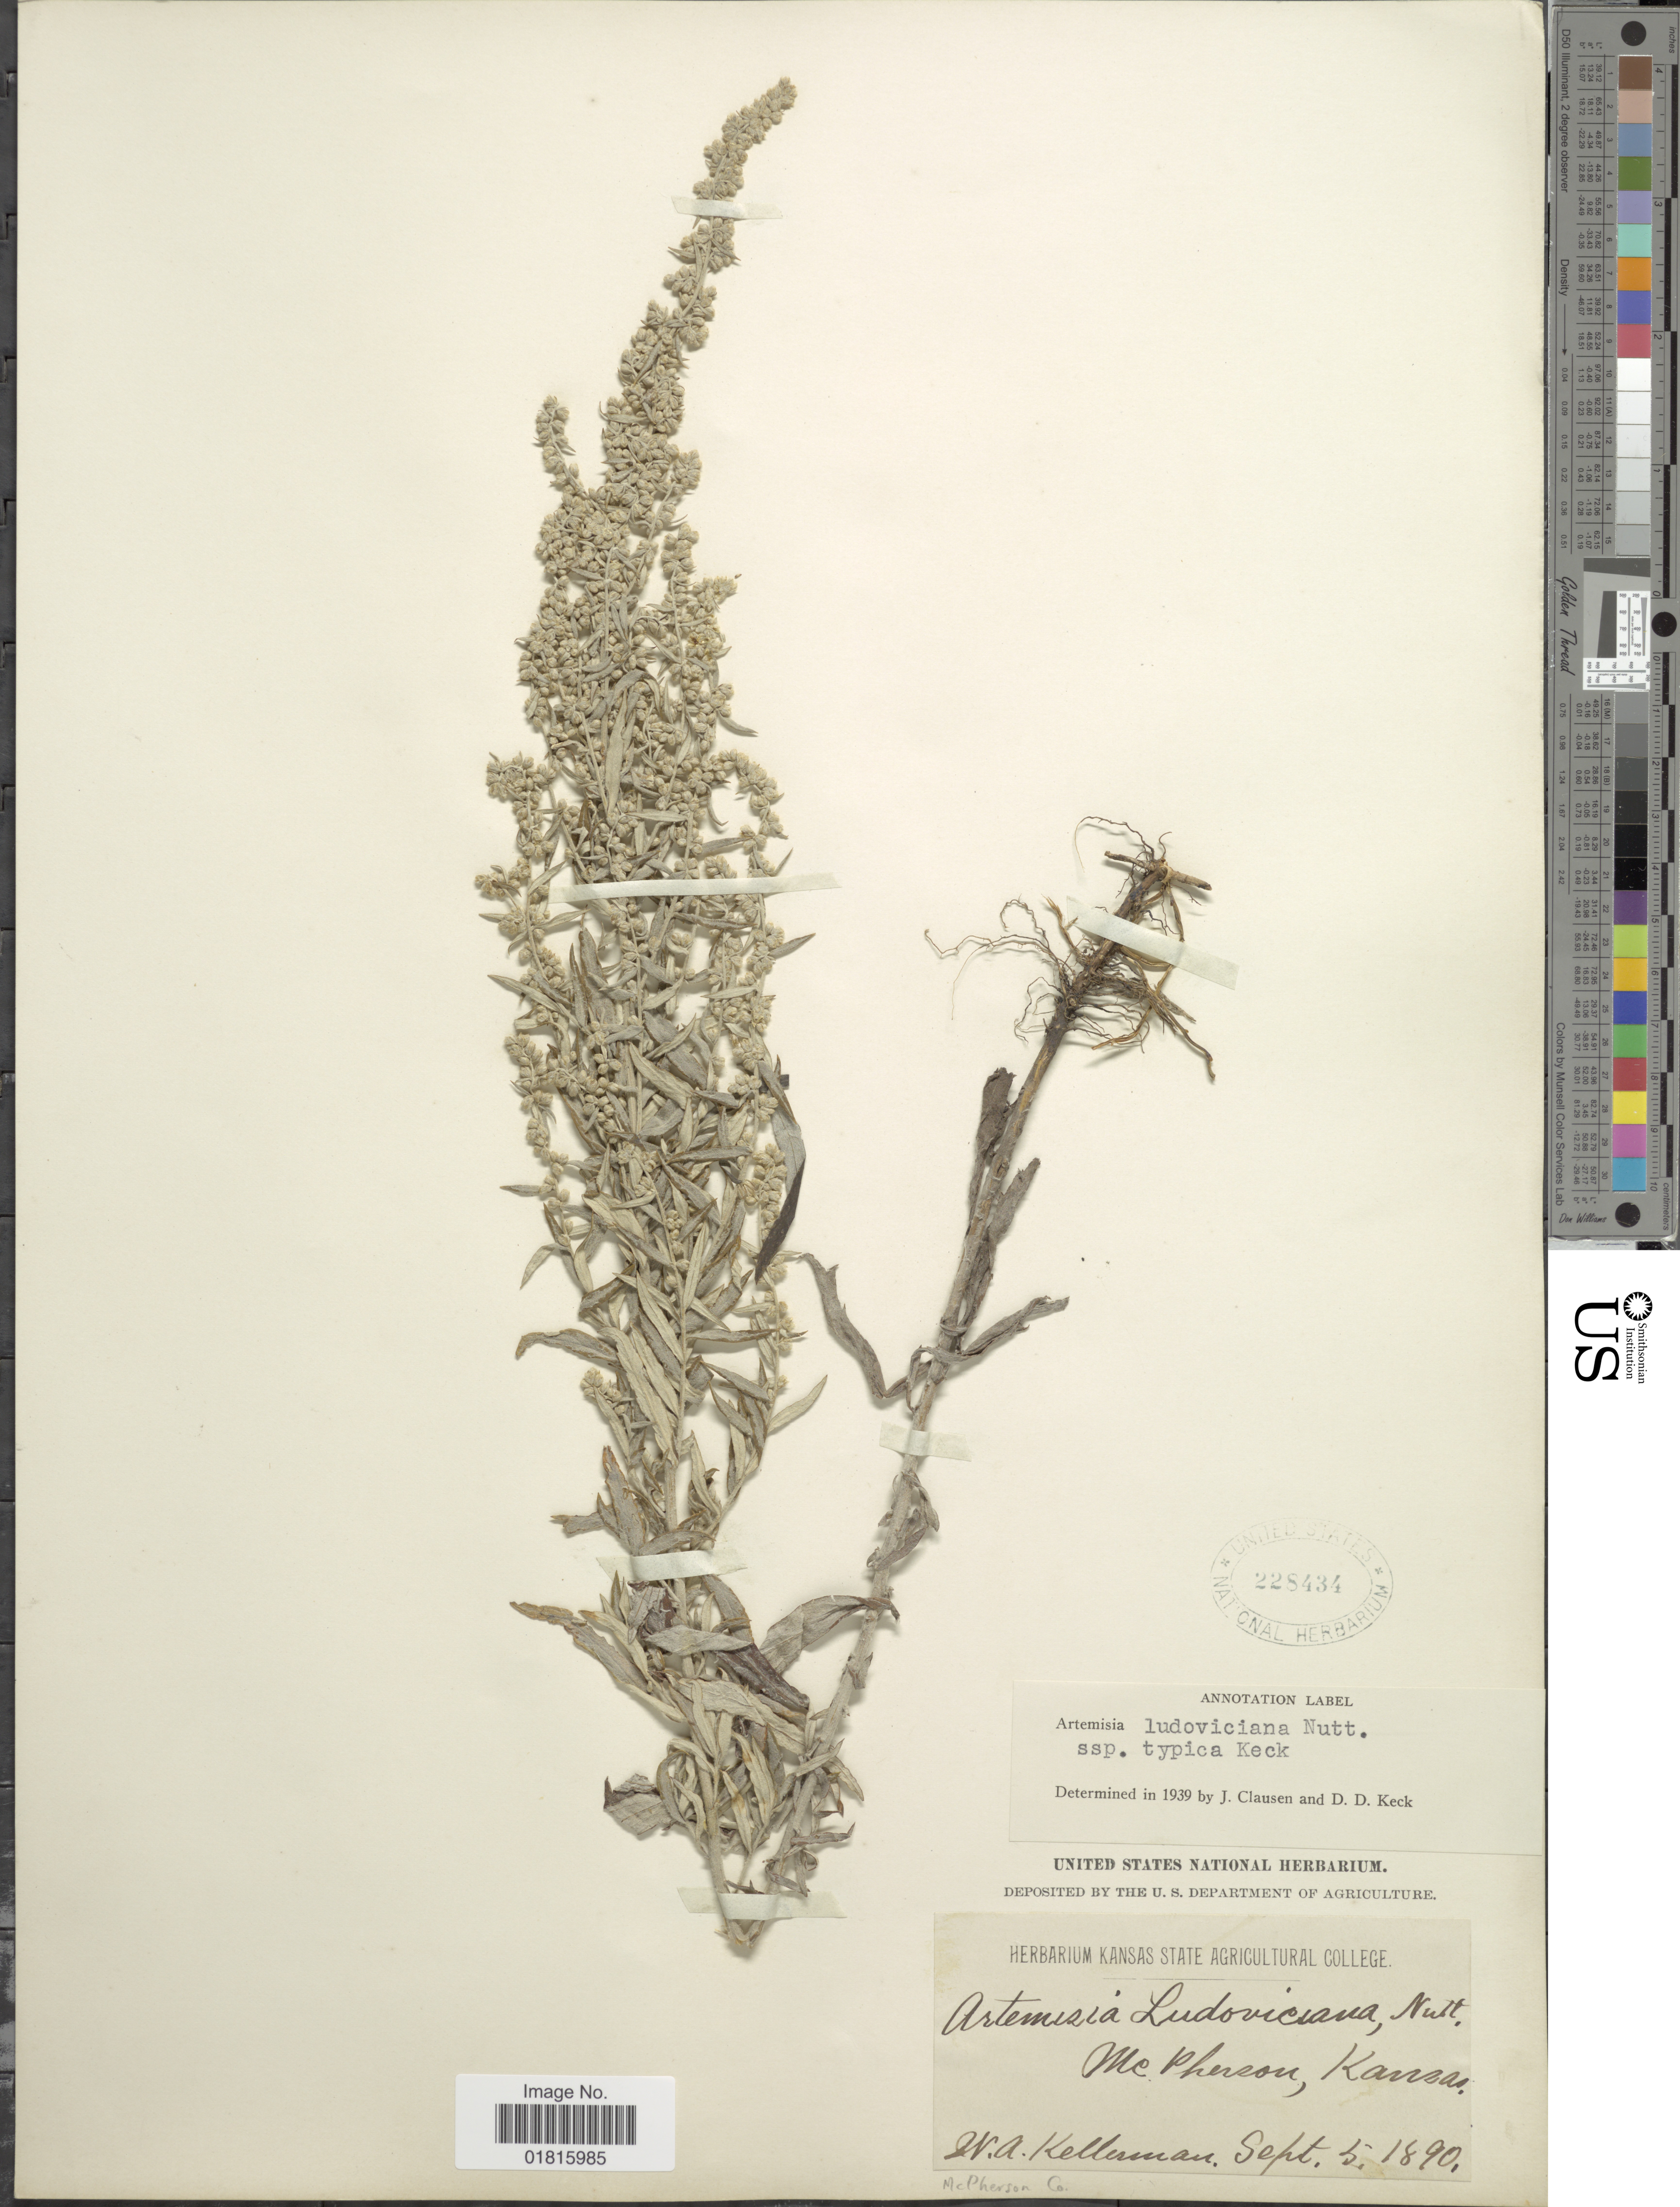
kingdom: Plantae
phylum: Tracheophyta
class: Magnoliopsida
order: Asterales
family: Asteraceae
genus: Artemisia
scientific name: Artemisia ludoviciana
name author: Nutt.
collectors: W. Kellerman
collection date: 1890-09-05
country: United States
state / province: Kansas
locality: Mc Pherson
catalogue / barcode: US 228434